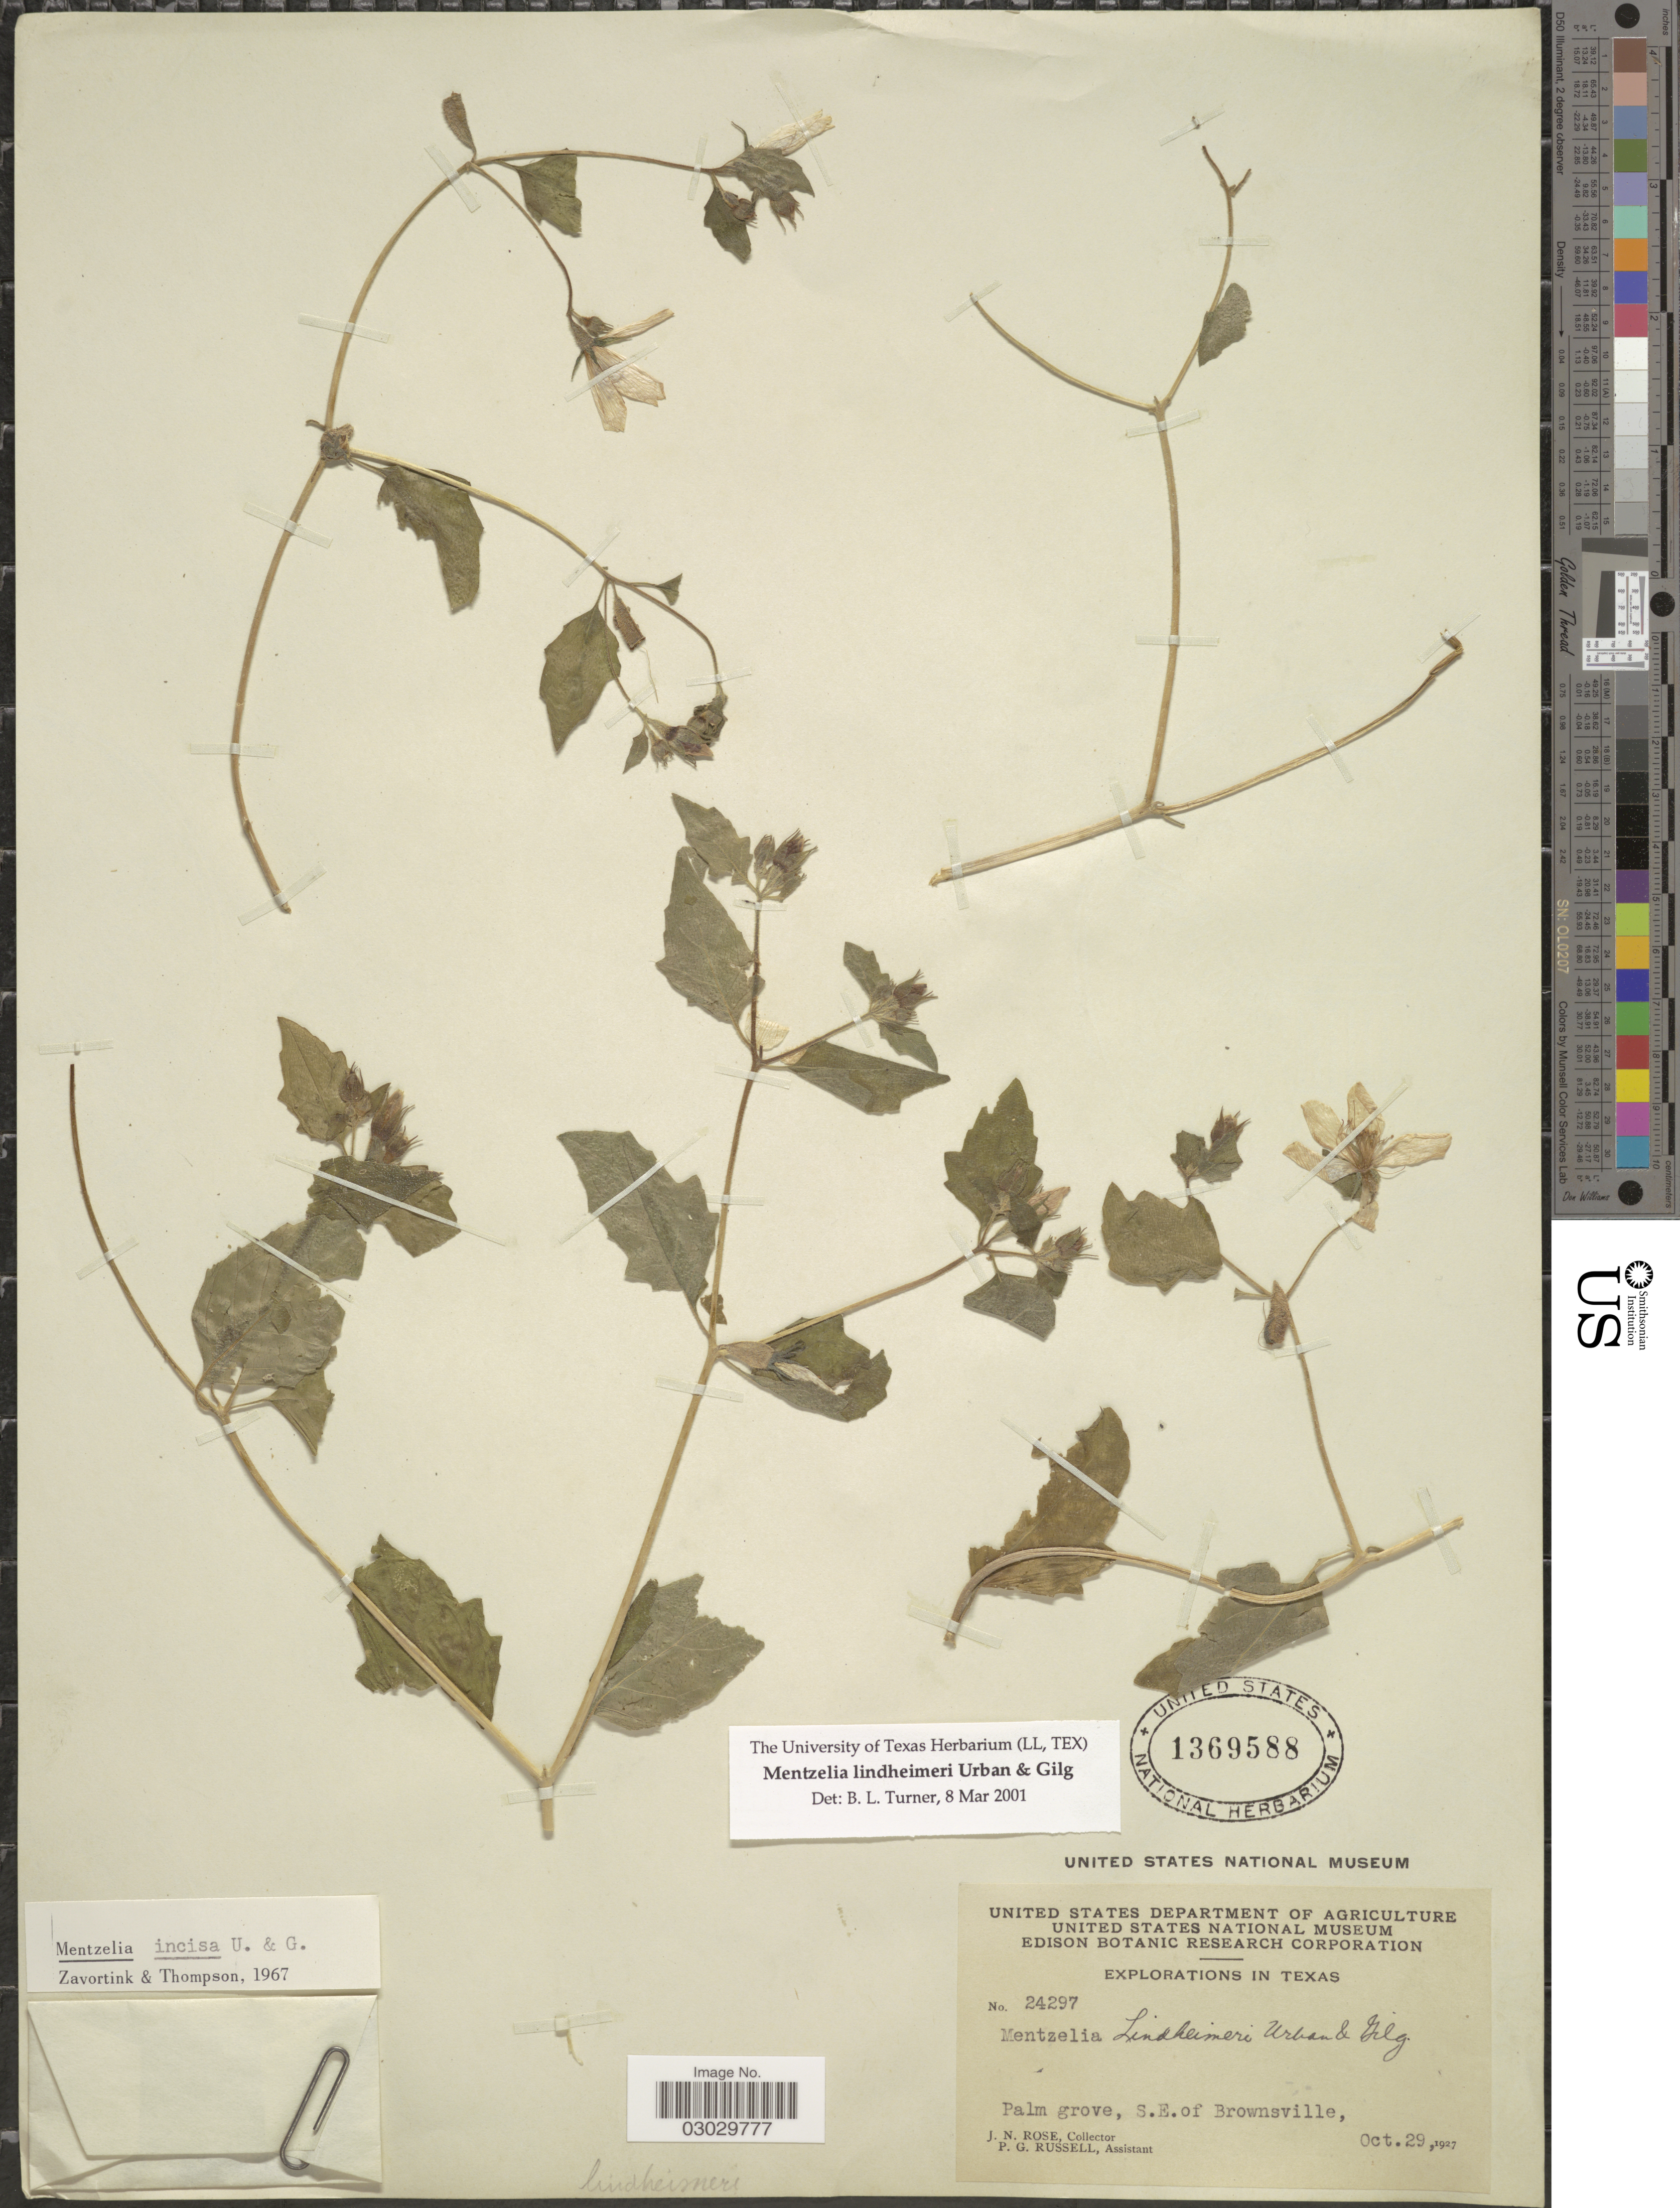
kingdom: Plantae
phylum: Tracheophyta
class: Magnoliopsida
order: Cornales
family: Loasaceae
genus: Mentzelia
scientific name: Mentzelia lindheimeri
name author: Urb. & Gilg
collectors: J. N. Rose & P. G. Russell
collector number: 24297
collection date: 1927-10-29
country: United States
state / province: Texas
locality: Palm grove, S.E. of Brownsville.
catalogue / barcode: US 1369588